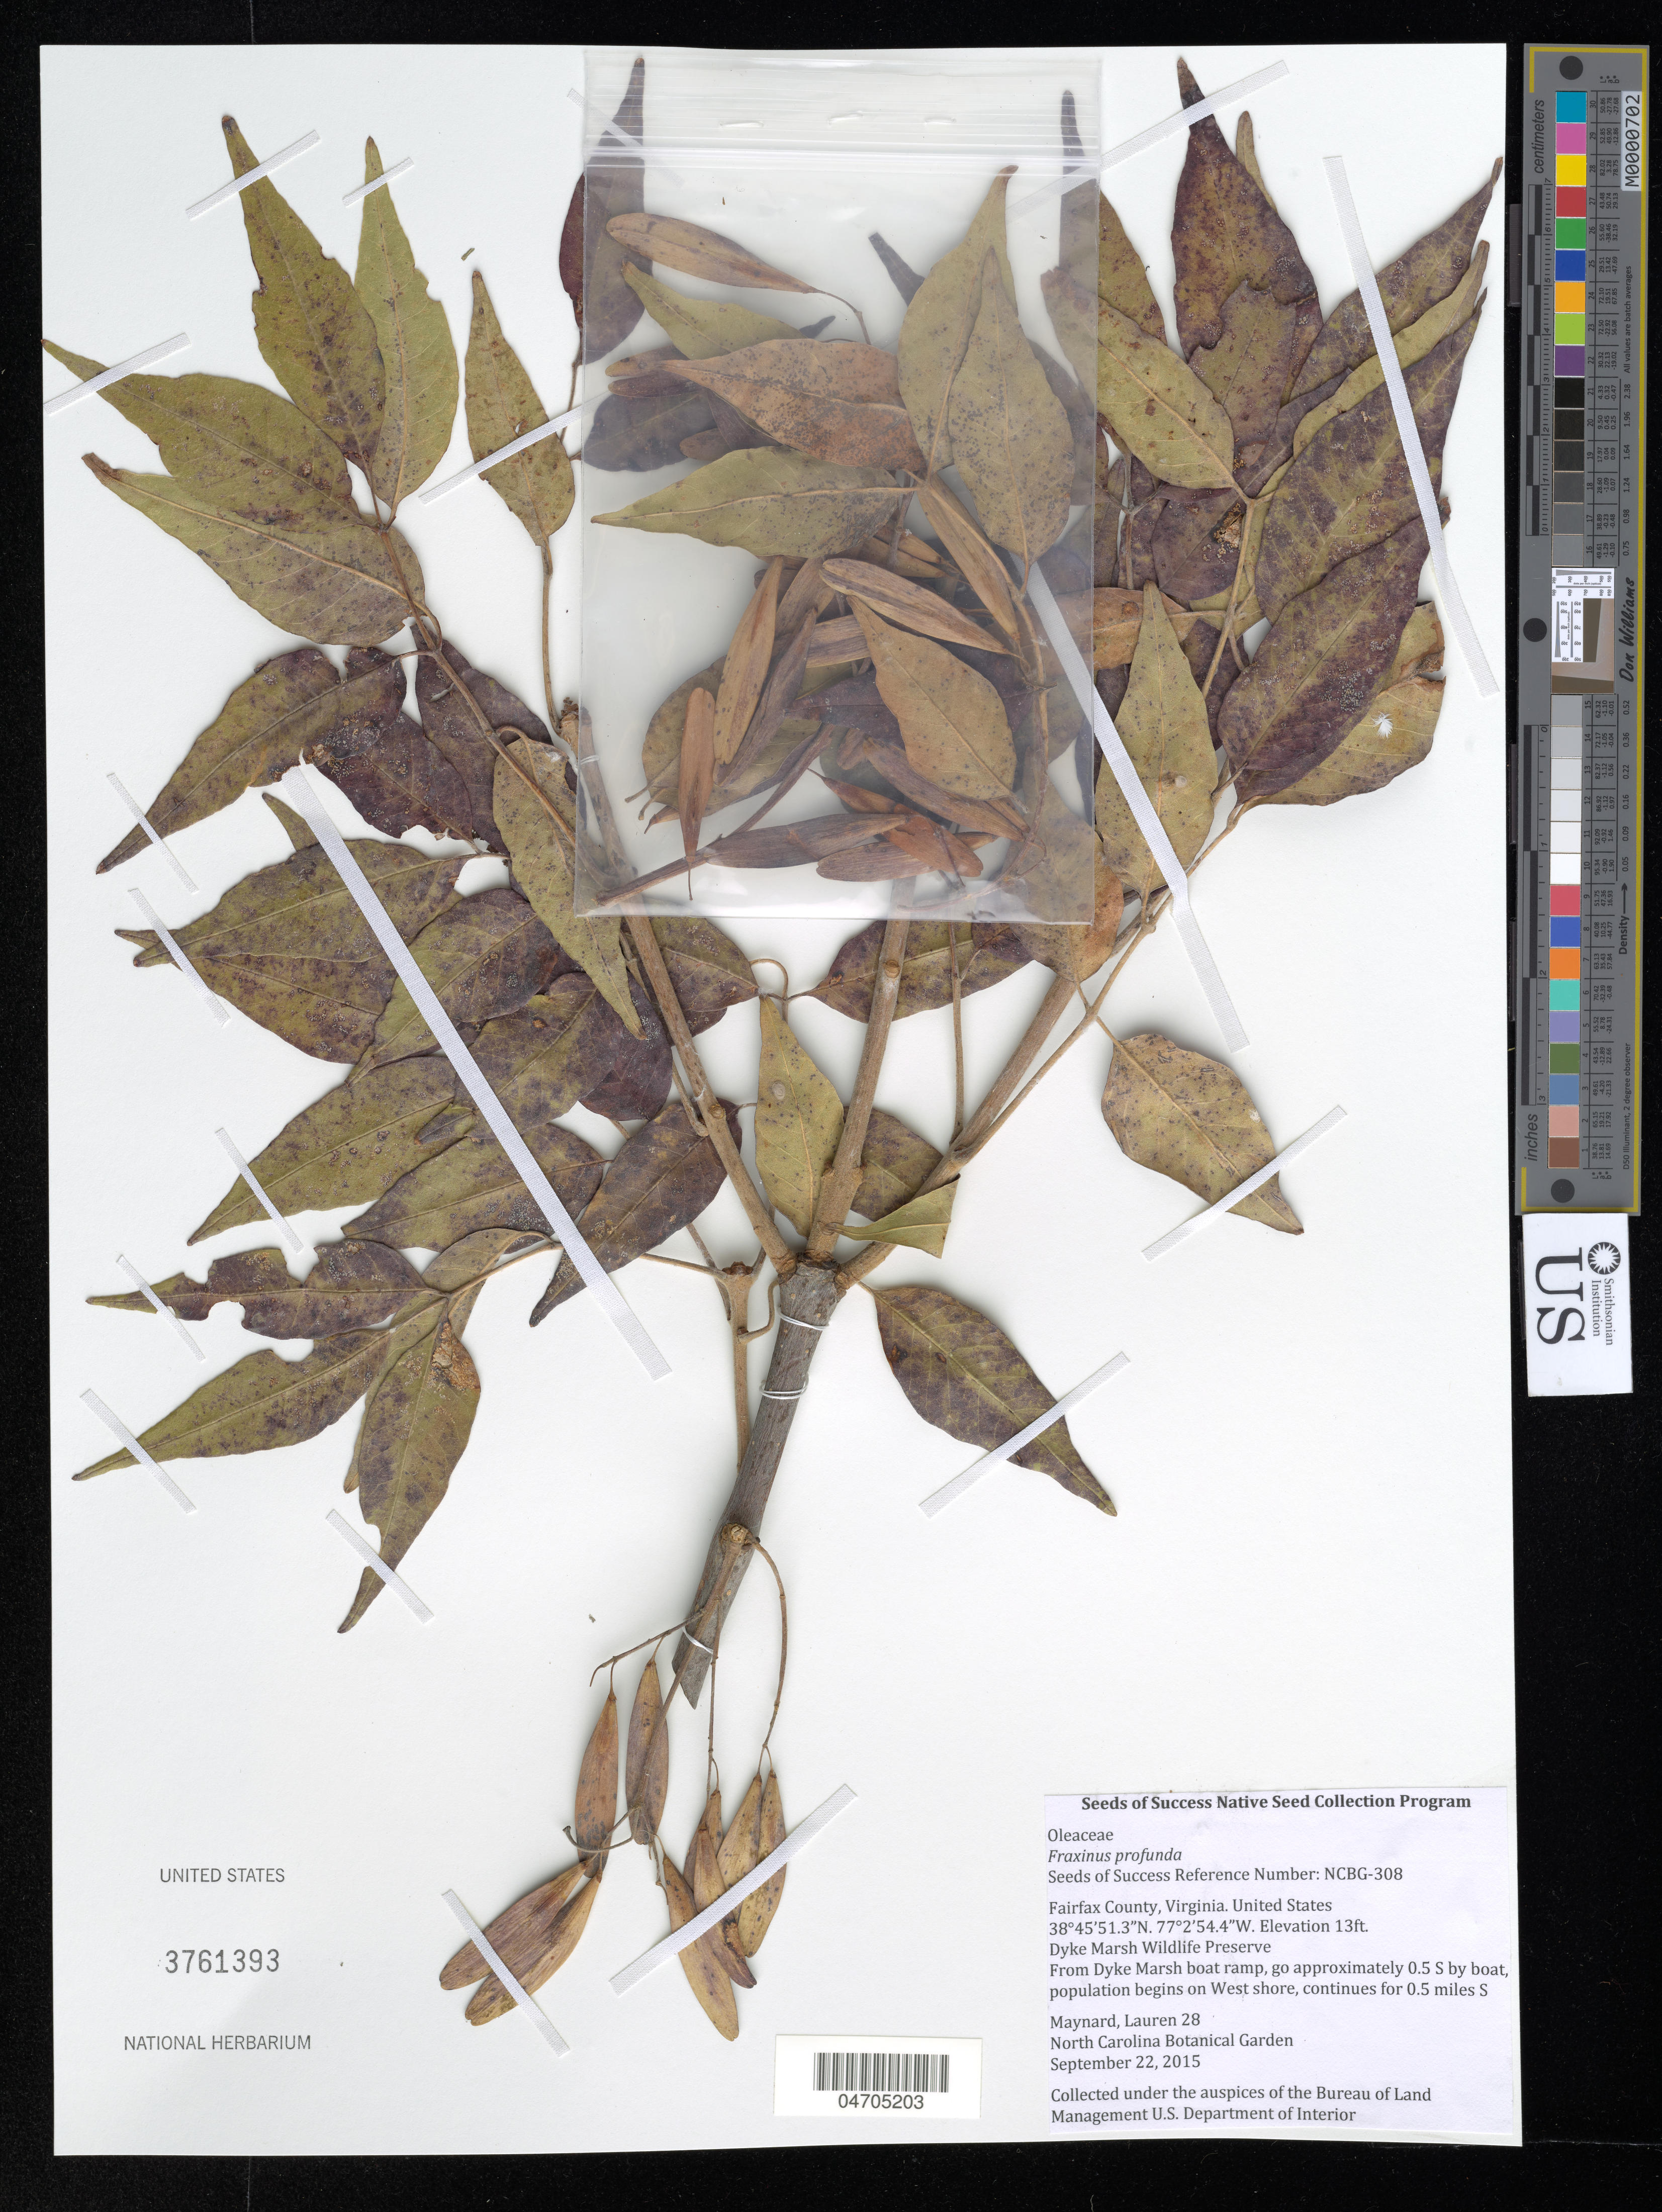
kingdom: Plantae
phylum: Tracheophyta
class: Magnoliopsida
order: Lamiales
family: Oleaceae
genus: Fraxinus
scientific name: Fraxinus profunda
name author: (Bush) Bush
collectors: L. Maynard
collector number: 28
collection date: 2015-09-22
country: United States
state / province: Virginia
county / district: Fairfax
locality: Fairfax County. Dyke Marsh Wildlife Preserve. From Dyke Marsh boat ramp, go approximately 0.5 S by boat, population begins on West shore, continues for 0.5 miles S.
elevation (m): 4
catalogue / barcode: US 3761393